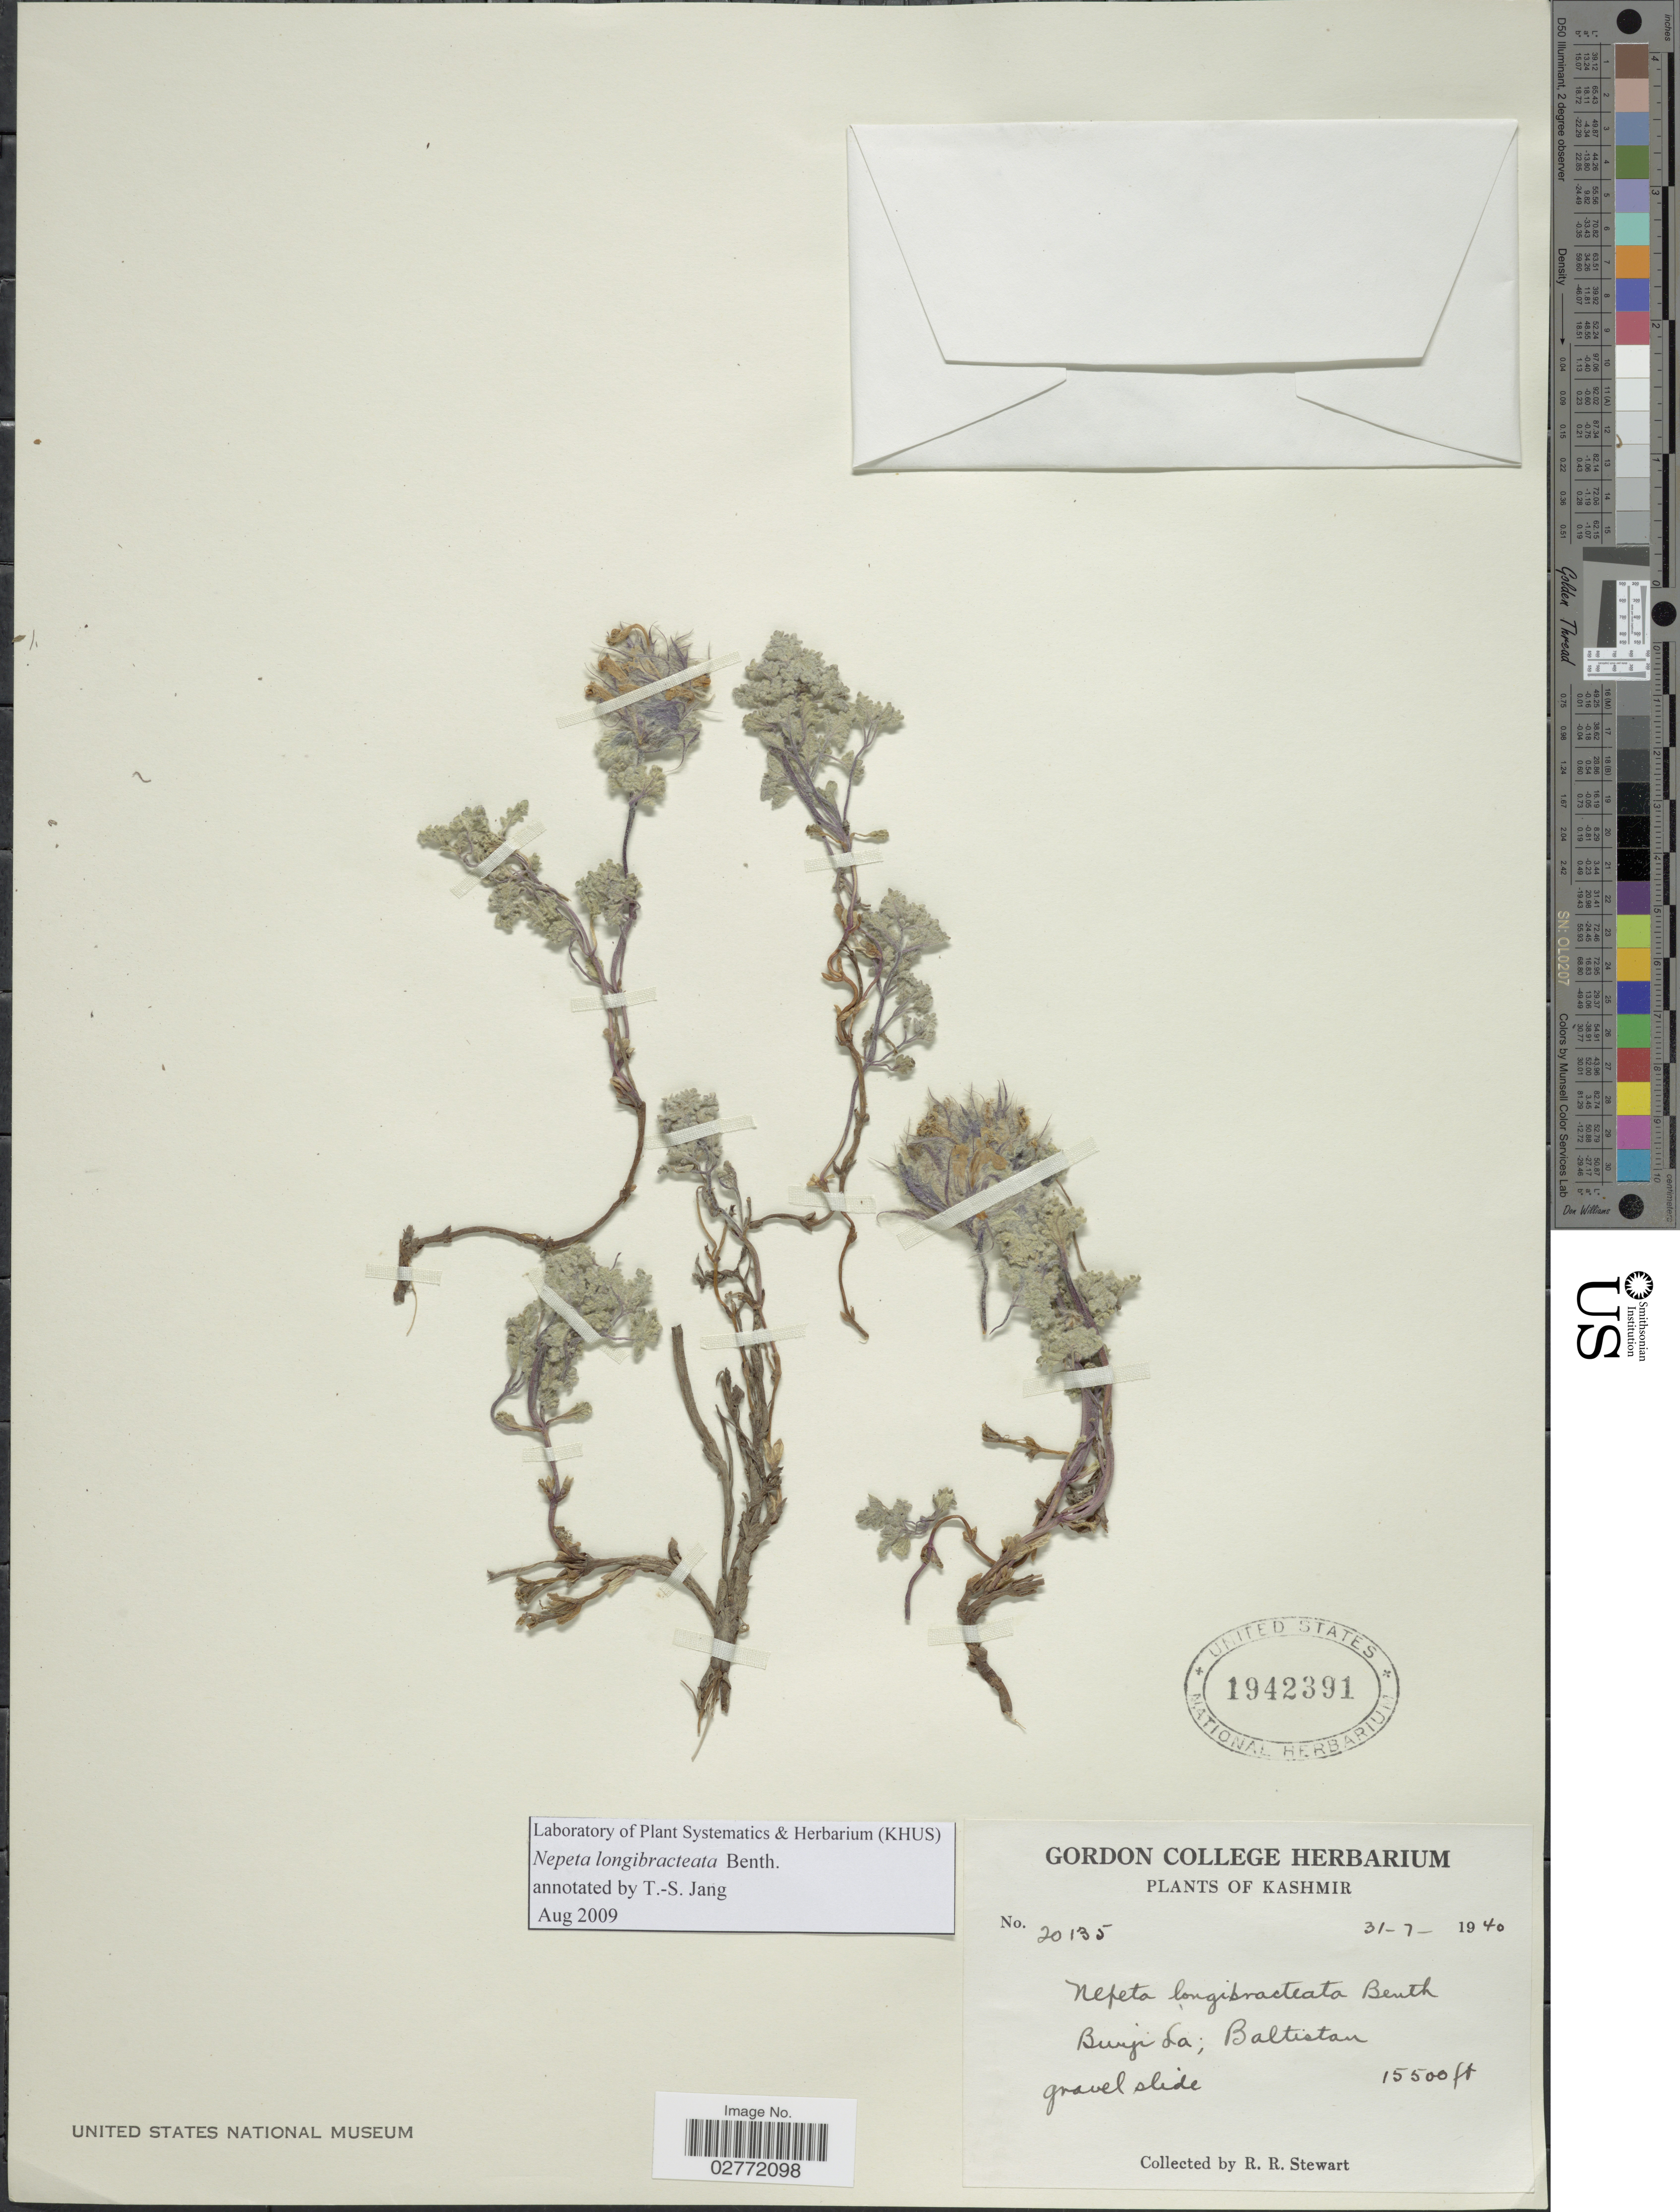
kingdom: Plantae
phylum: Tracheophyta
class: Magnoliopsida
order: Lamiales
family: Lamiaceae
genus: Nepeta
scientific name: Nepeta longibracteata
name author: Benth.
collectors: R. R. Stewart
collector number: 20135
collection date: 1940-07-31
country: Pakistan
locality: Kashmir, Burji La, Baltistan.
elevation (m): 4724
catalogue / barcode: US 1942391